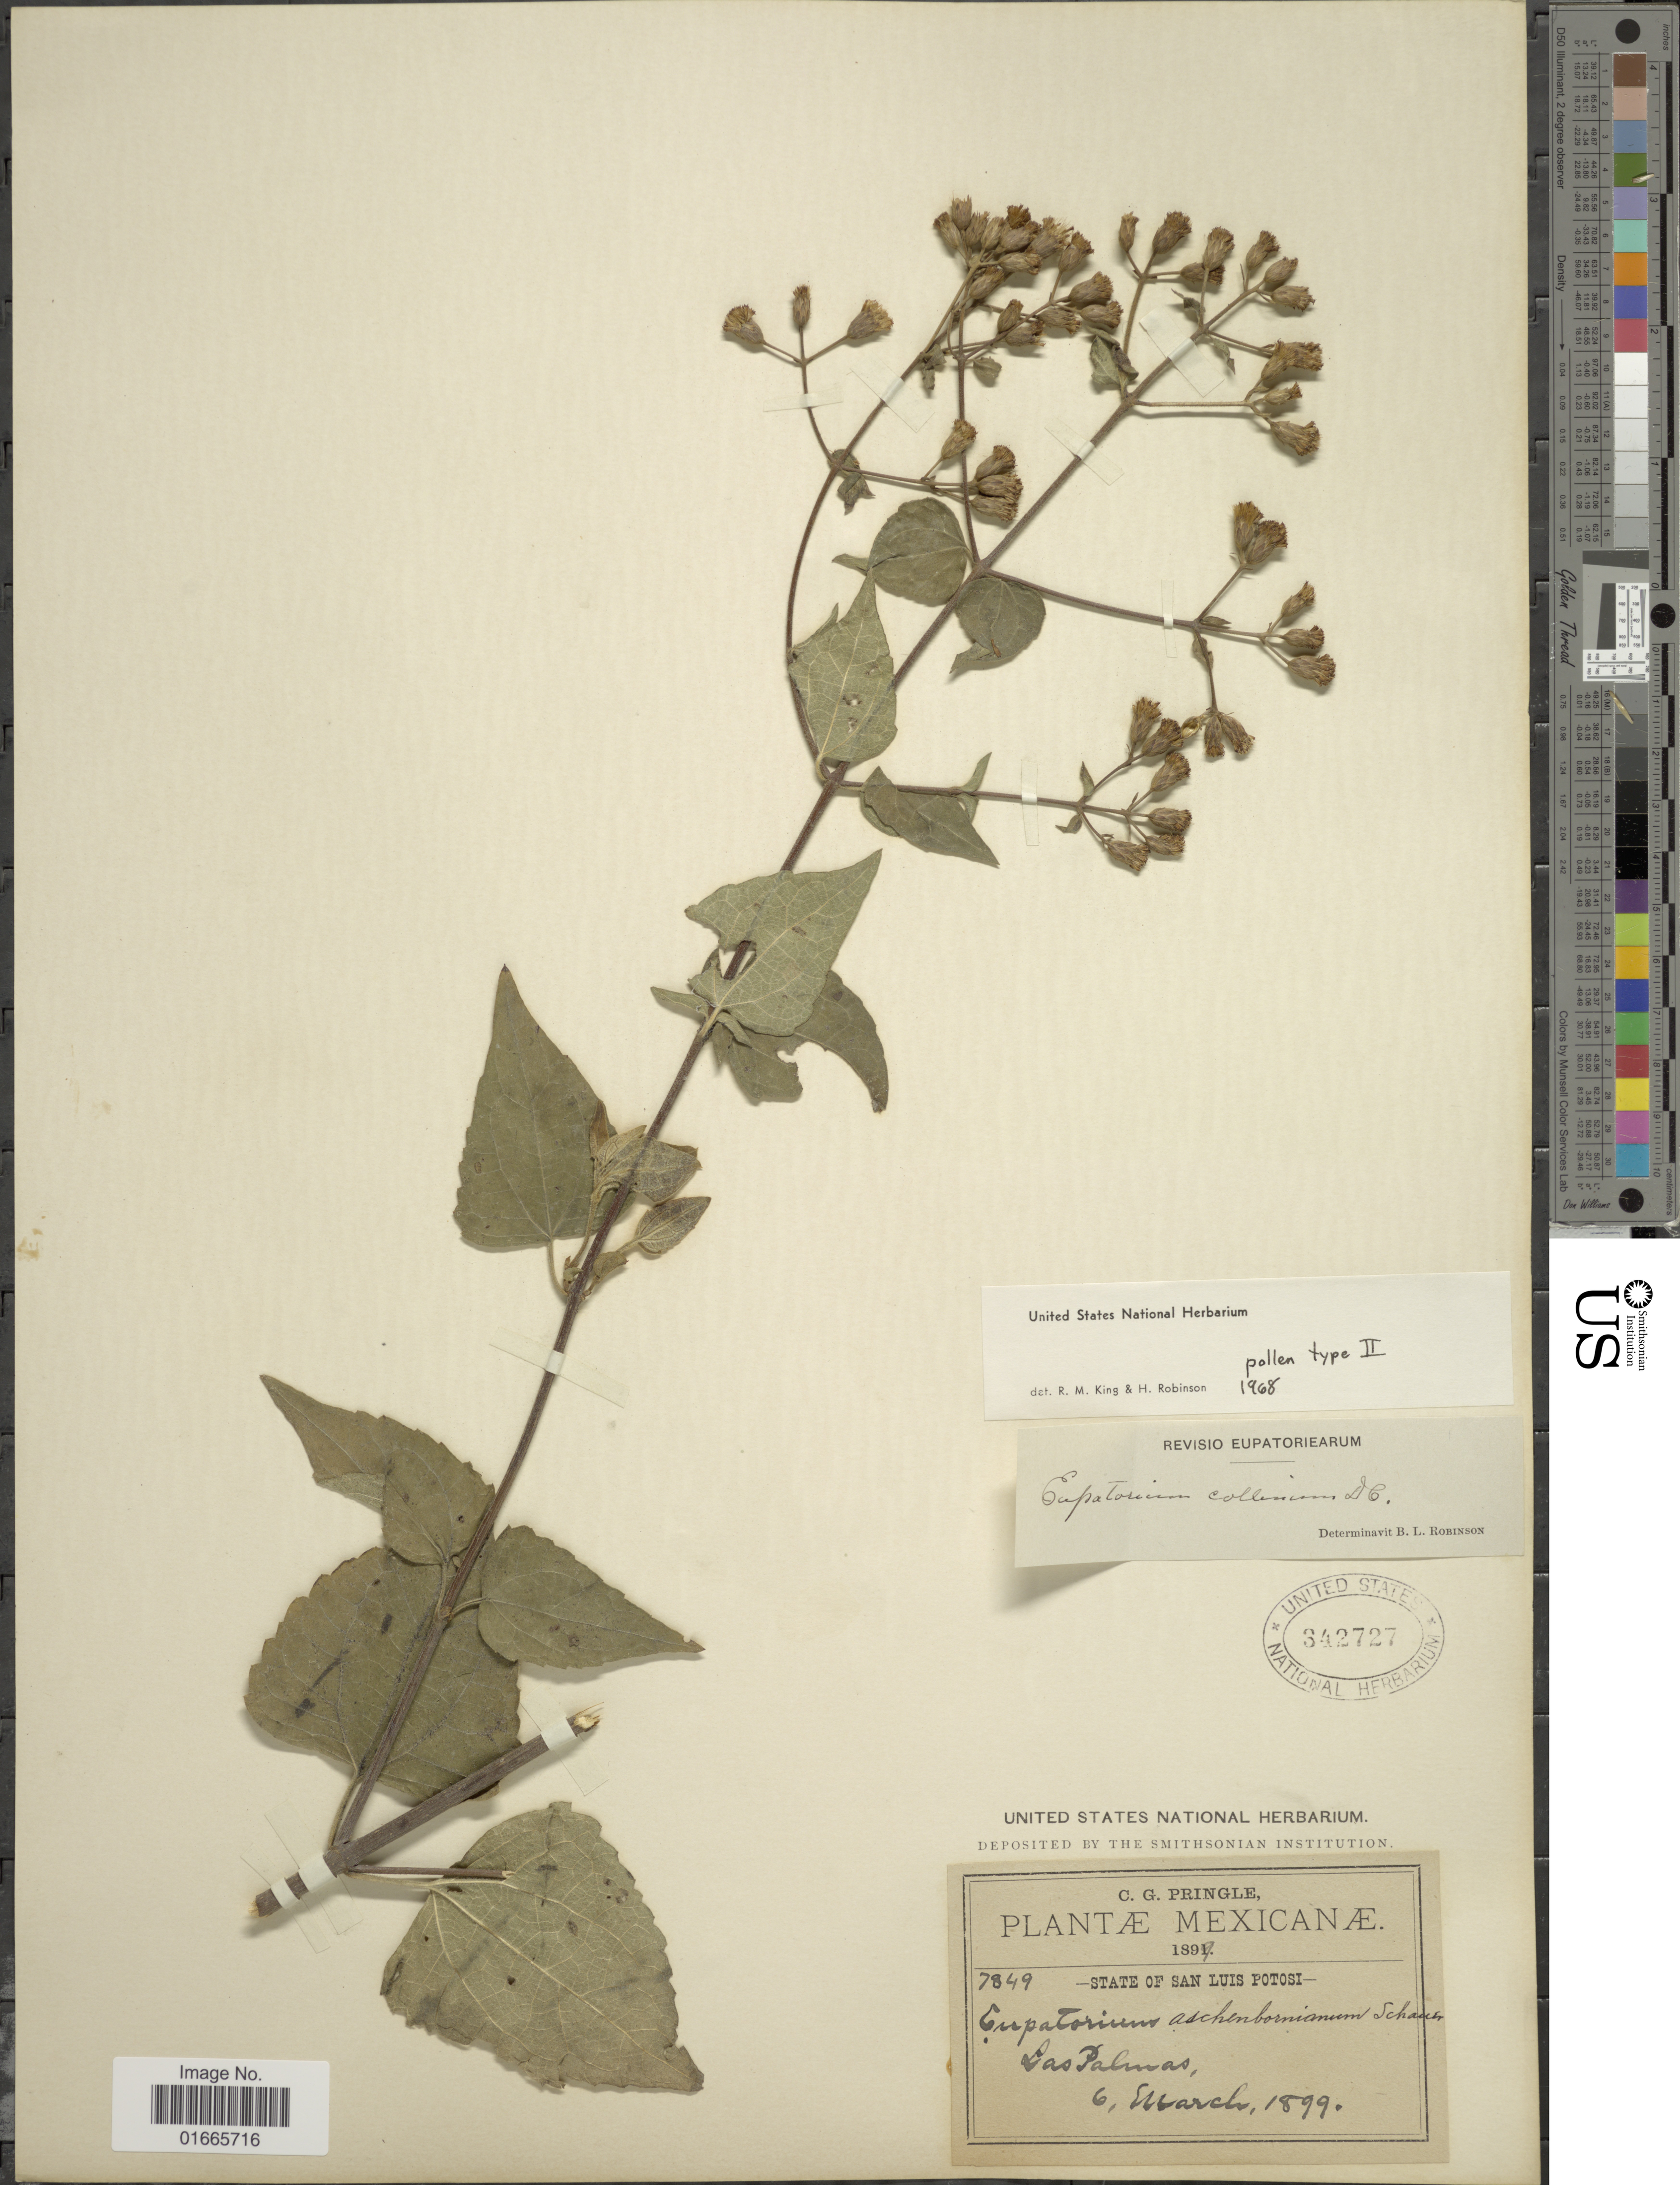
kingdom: Plantae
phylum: Tracheophyta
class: Magnoliopsida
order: Asterales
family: Asteraceae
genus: Chromolaena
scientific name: Chromolaena collina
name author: (DC.) R.M. King & H. Rob.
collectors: C. G. Pringle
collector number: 7849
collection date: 1899-03-06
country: Mexico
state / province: San Luis Potosí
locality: Las Palmas.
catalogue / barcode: US 342727